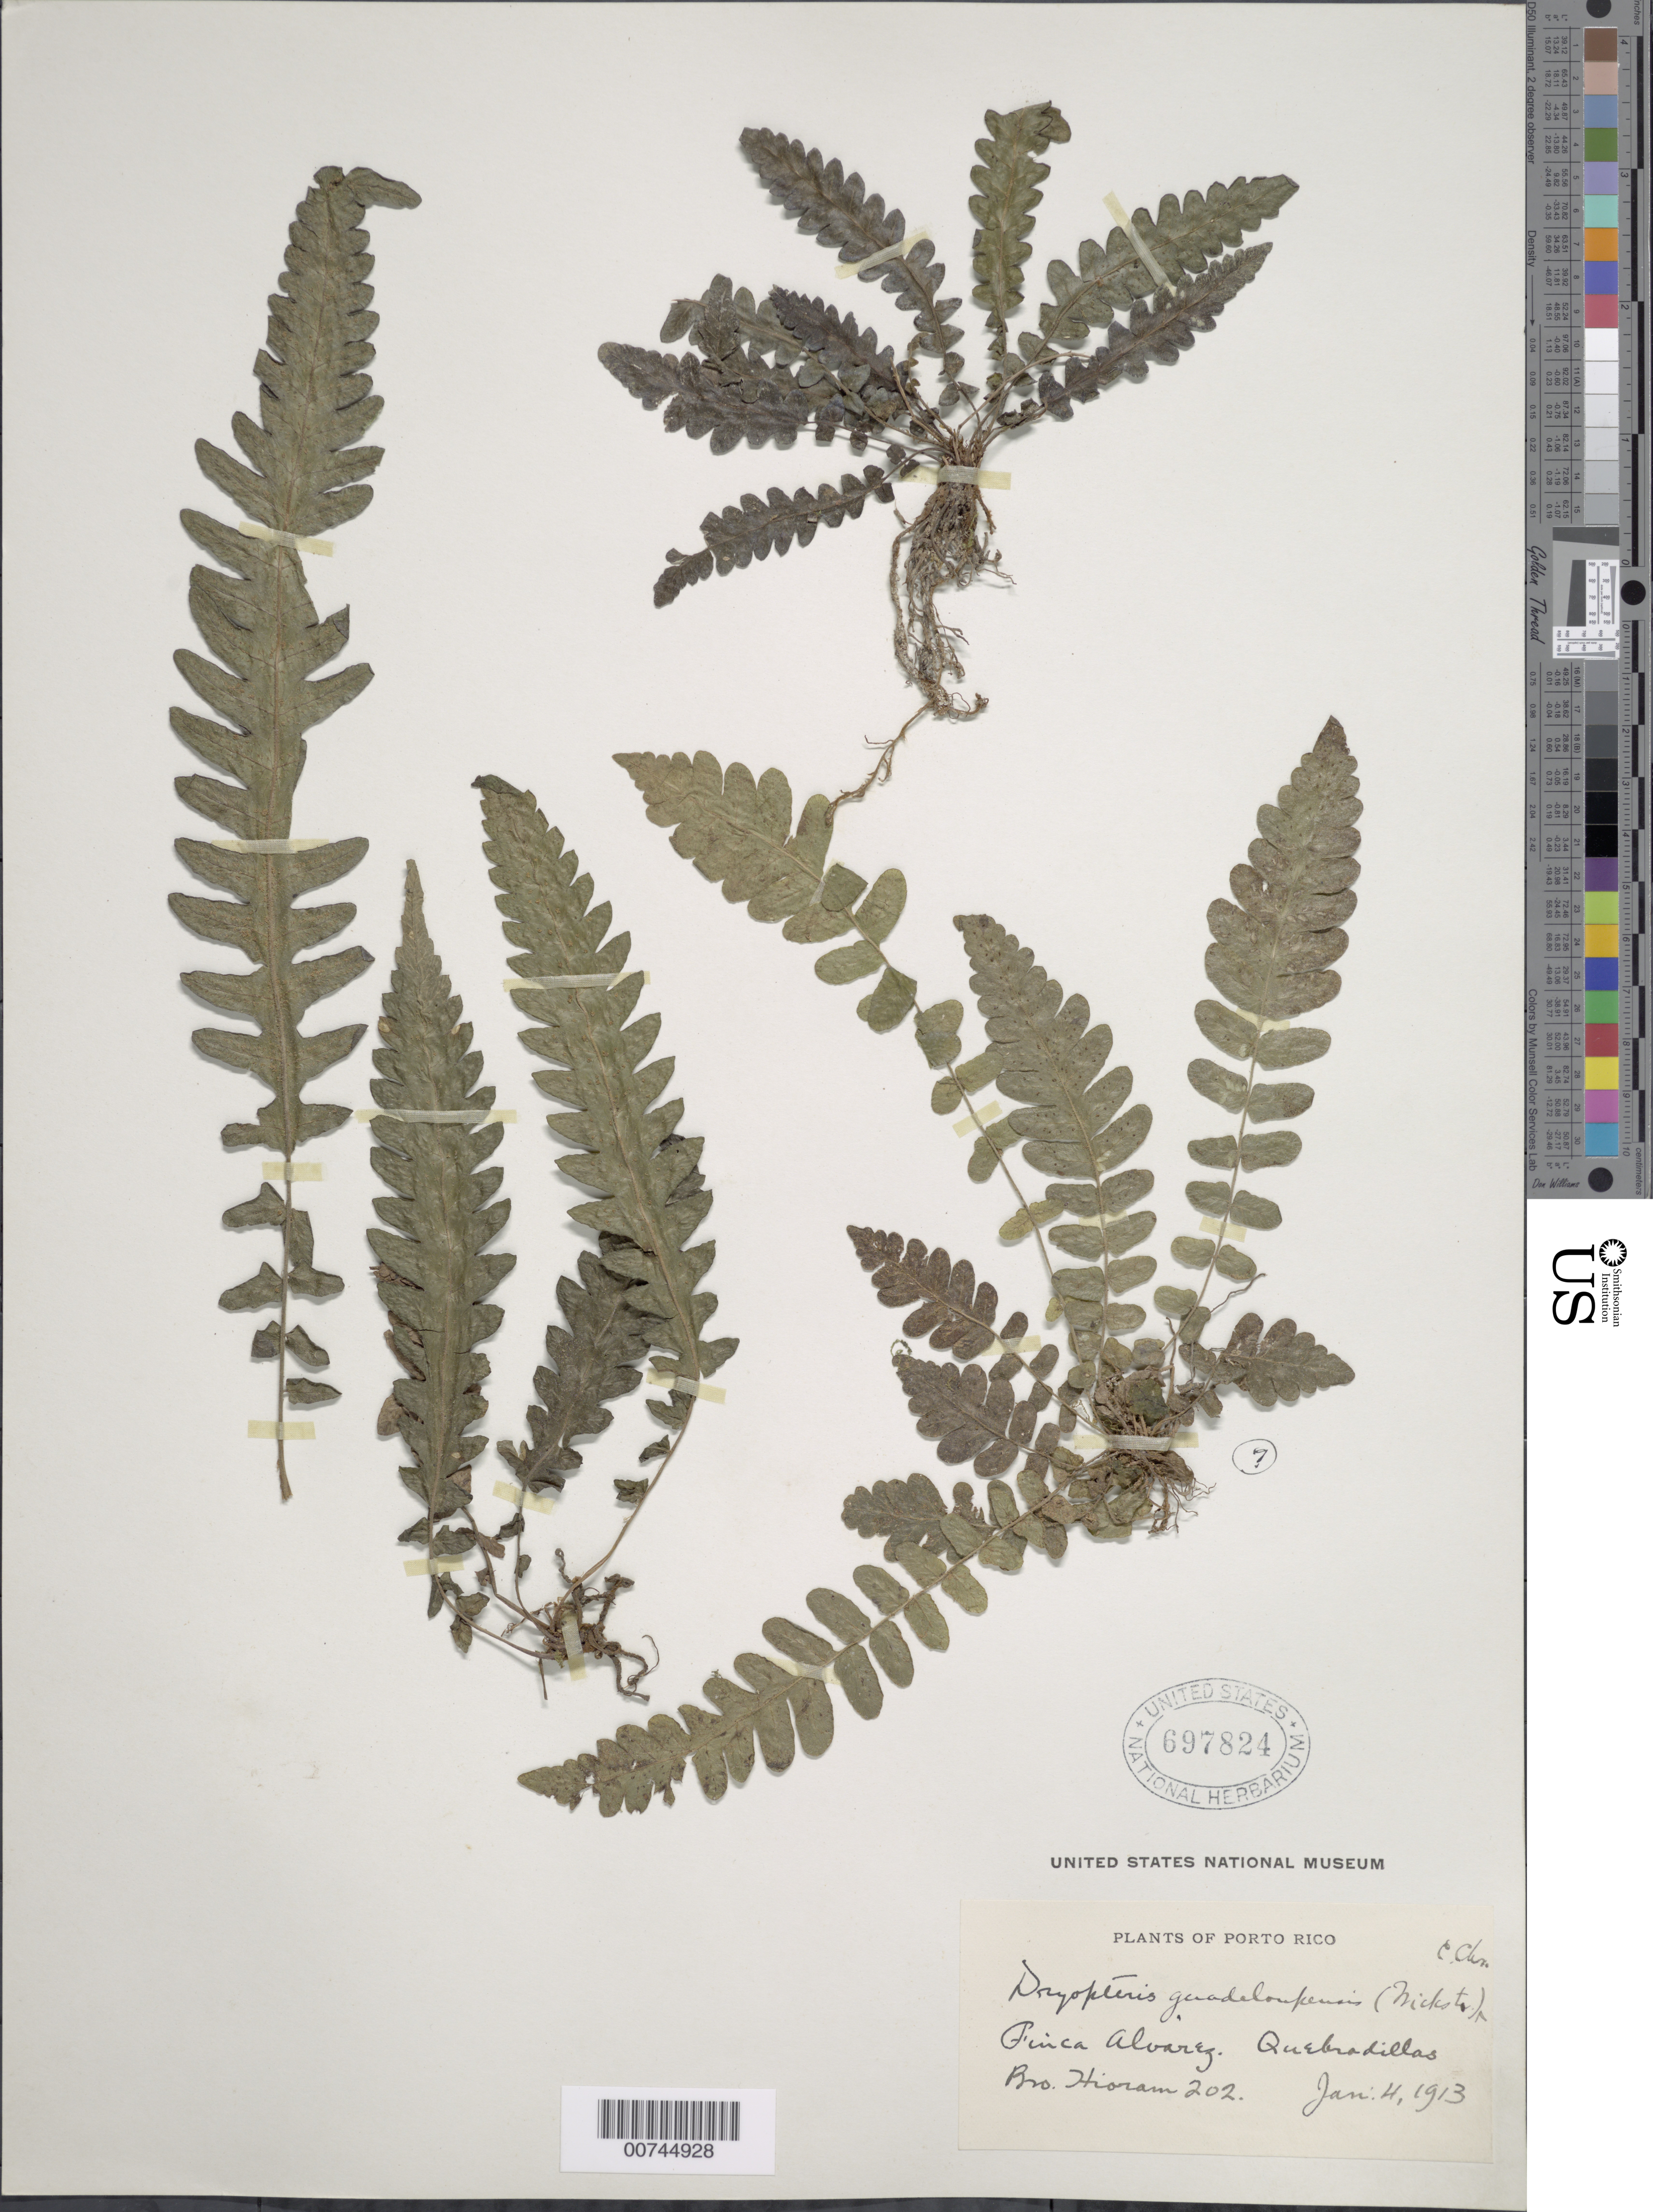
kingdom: Plantae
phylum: Tracheophyta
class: Polypodiopsida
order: Polypodiales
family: Thelypteridaceae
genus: Goniopteris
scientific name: Goniopteris guadelupensis (Wikstr.) comb. nov., ined 2015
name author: (Wikstr.)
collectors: Bro. Hioram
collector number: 202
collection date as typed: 04 Jan 1913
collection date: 1913-01-04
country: Puerto Rico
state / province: Quebradillas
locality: Finca Alvarez. Quebradillas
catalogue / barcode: US 697824